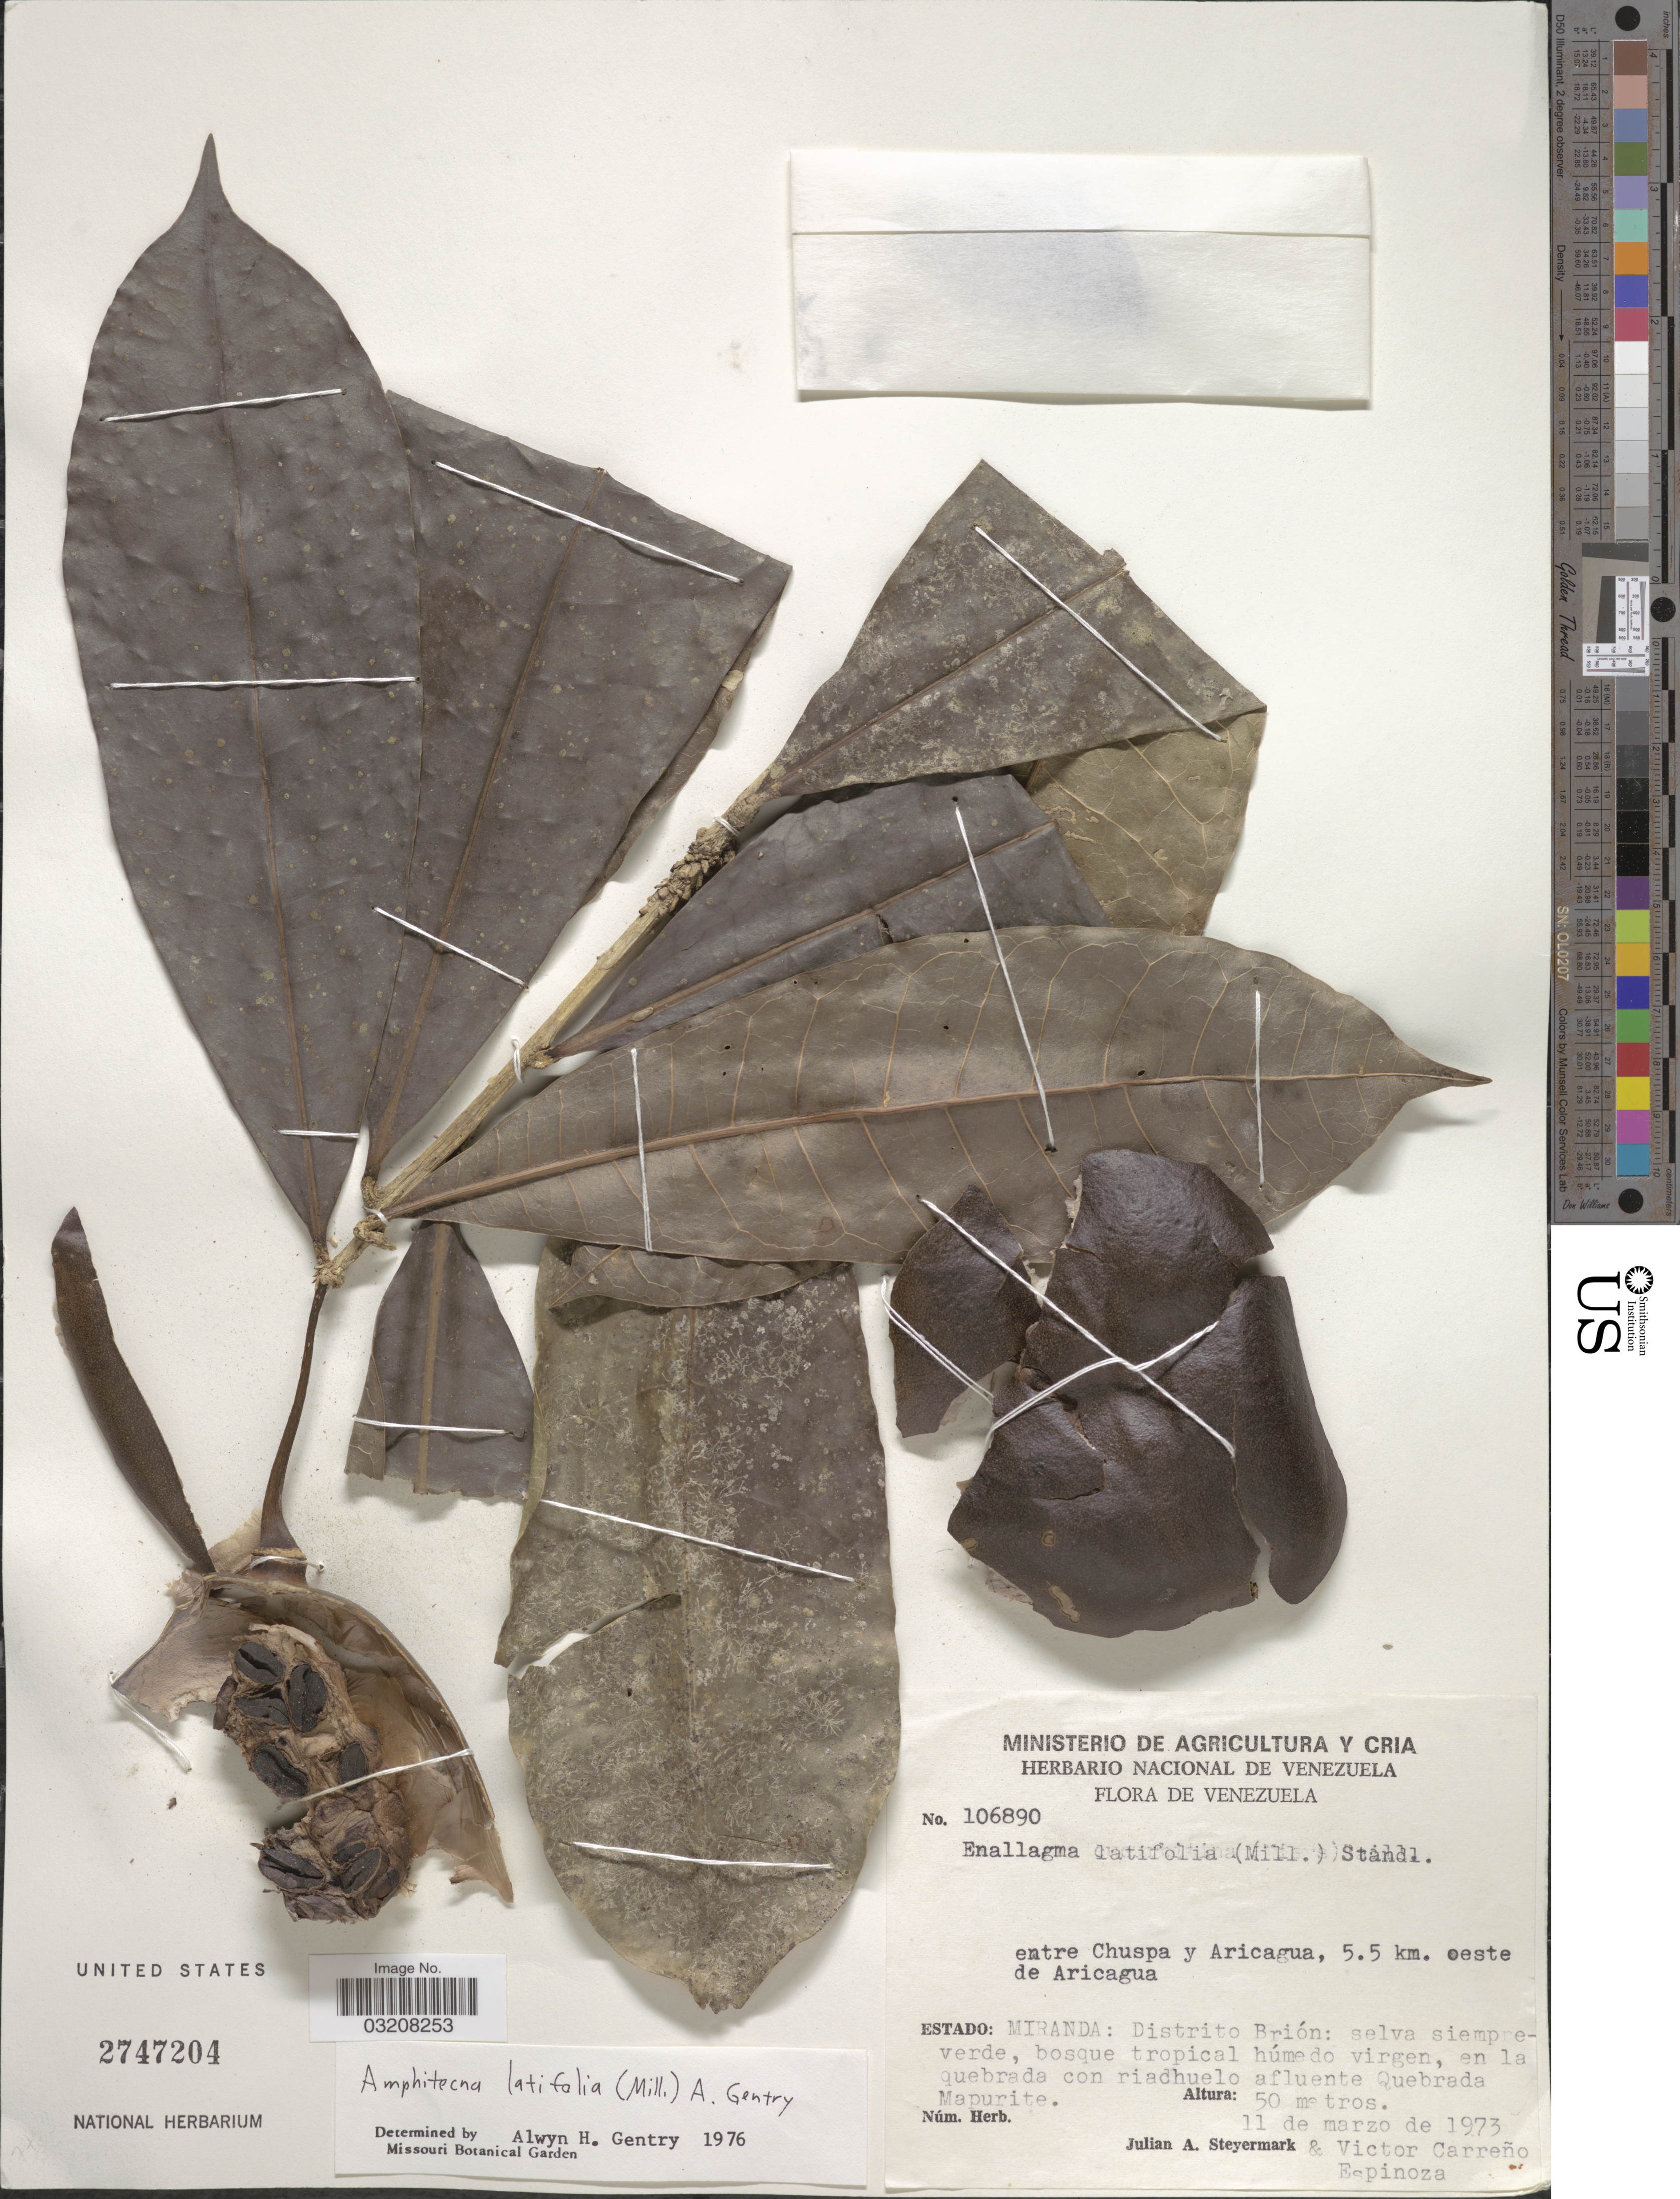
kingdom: Plantae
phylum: Tracheophyta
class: Magnoliopsida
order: Lamiales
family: Bignoniaceae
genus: Amphitecna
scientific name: Amphitecna latifolia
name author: (Mill.) A.H. Gentry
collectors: J. Steyermark & V. Carreño E.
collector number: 106890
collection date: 1973-03-11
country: Venezuela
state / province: Miranda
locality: Entre Chuspa y Aricagua, 5.5 km. oeste de Aricagua. Distrito Brión. En la quebrada con riadhuelo afluente Quebrada Mapurite.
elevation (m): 50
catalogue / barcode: US 2747204